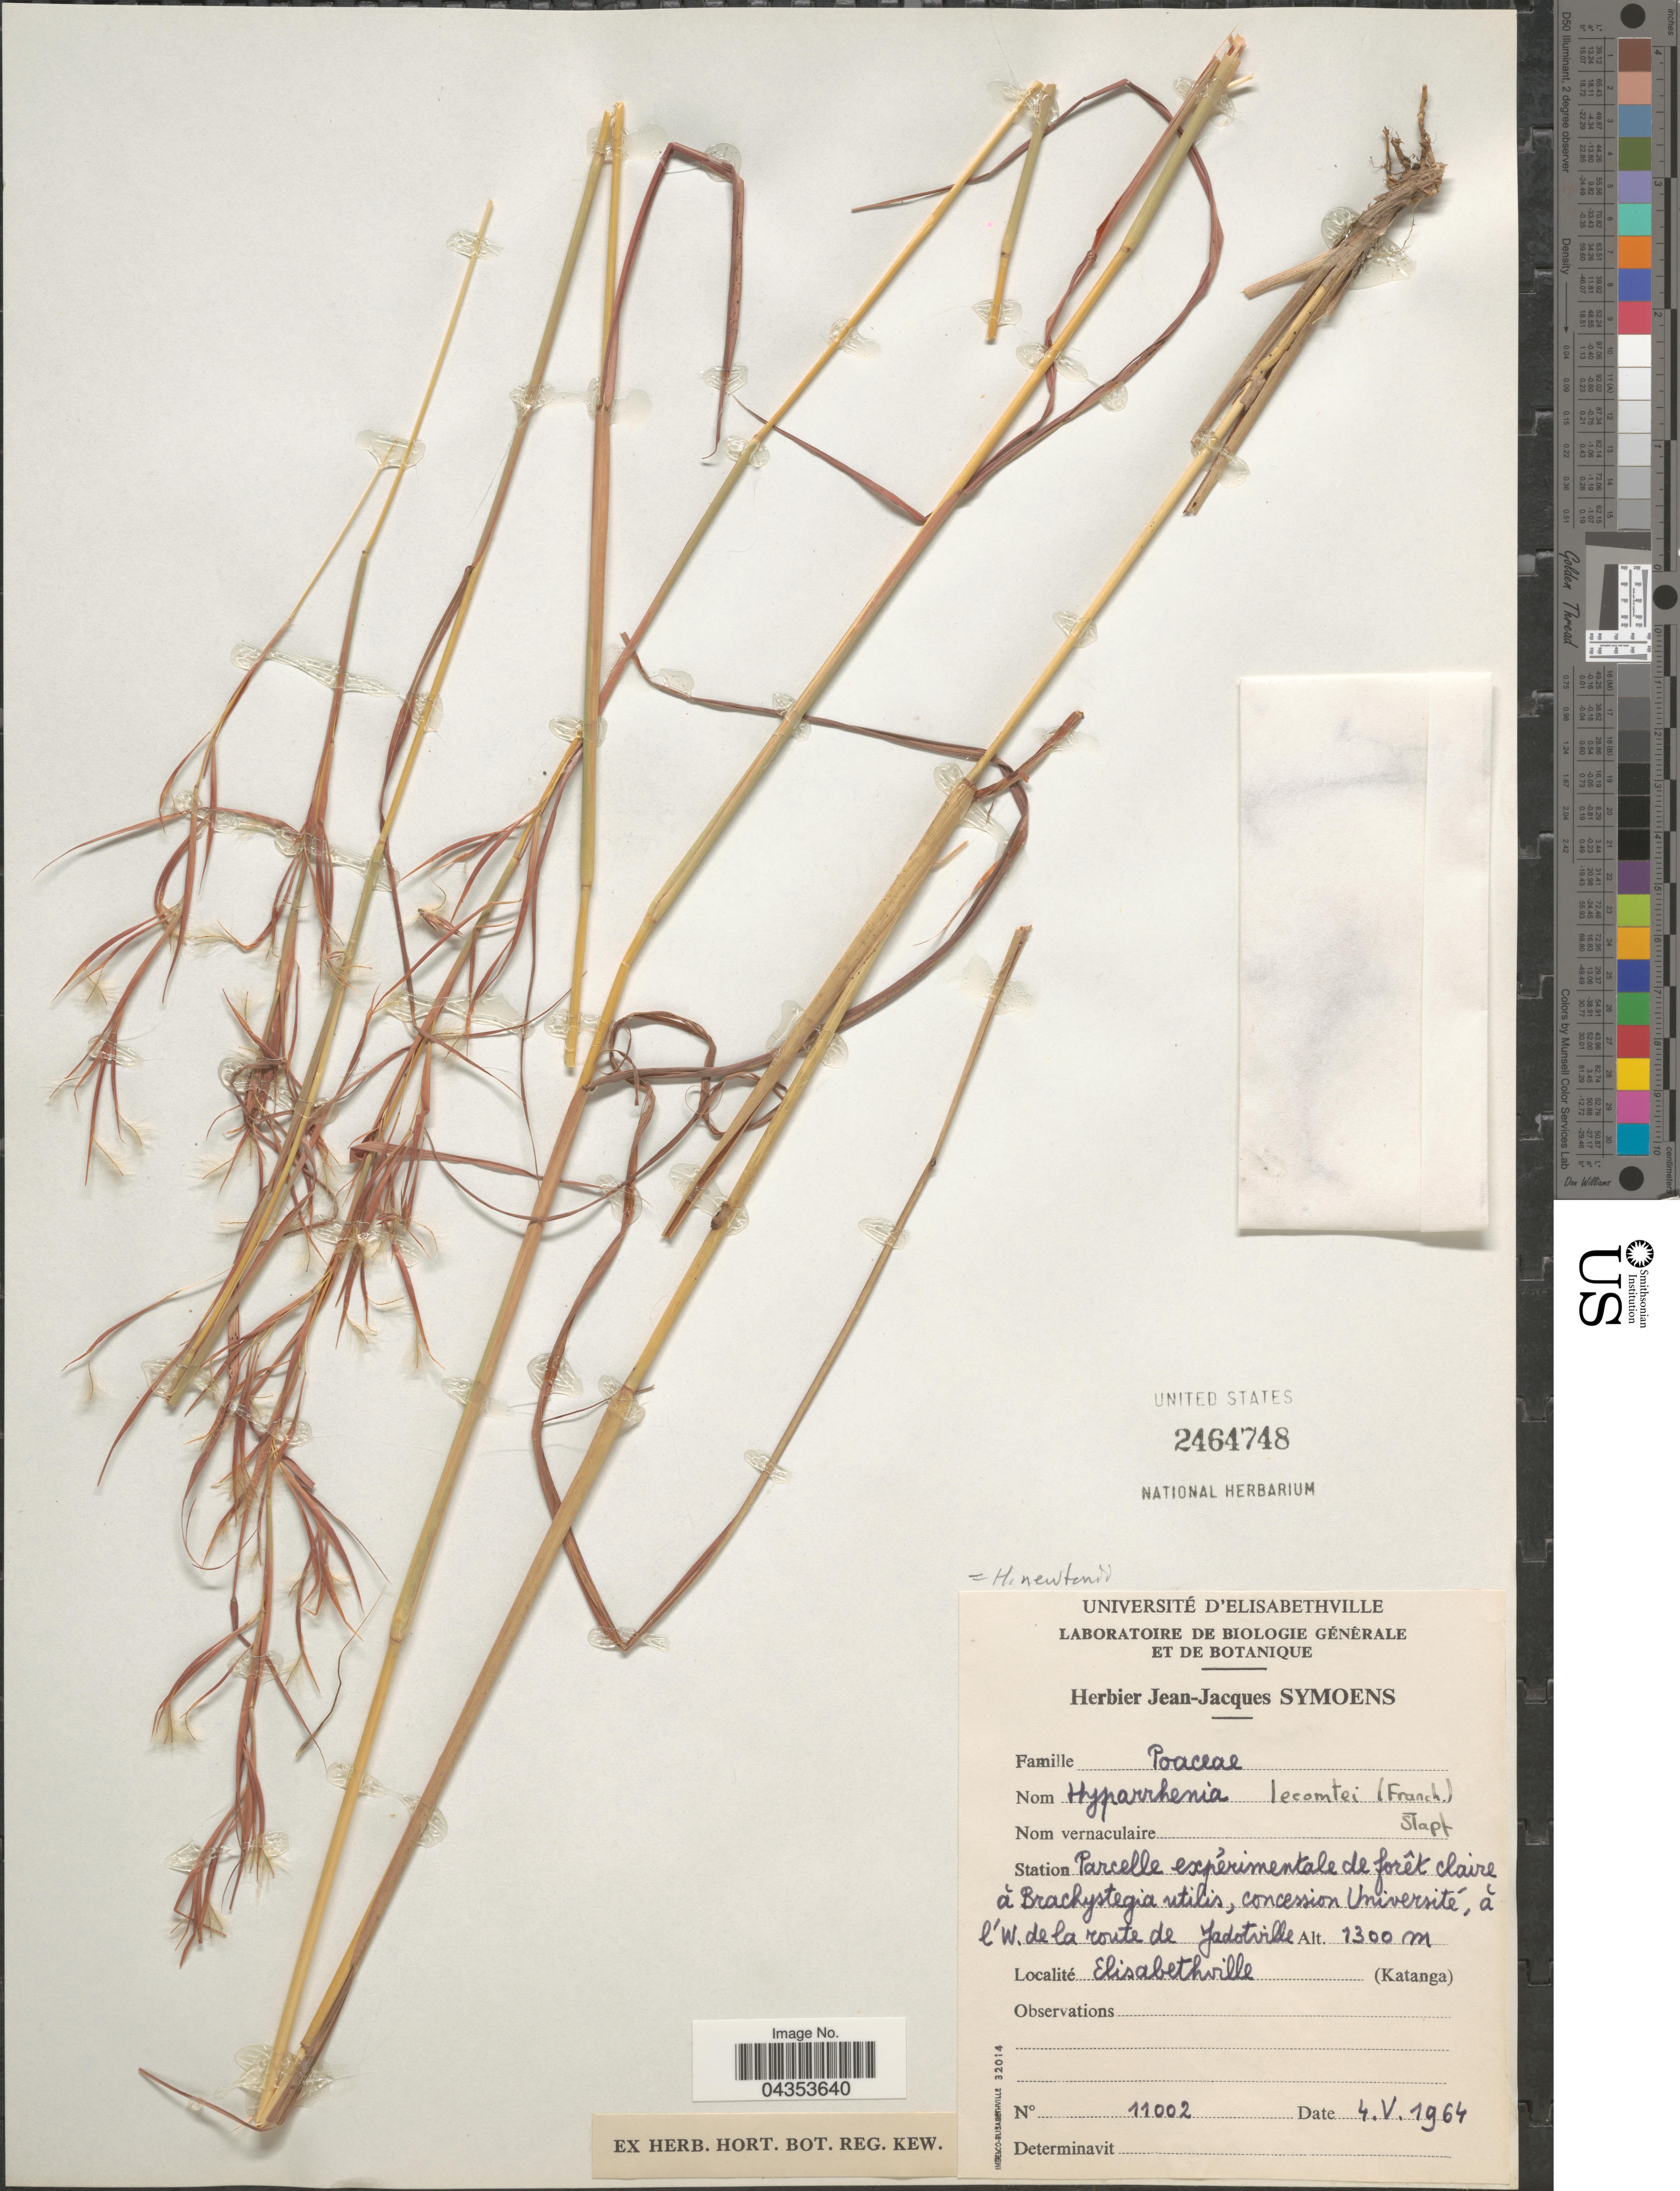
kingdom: Plantae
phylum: Tracheophyta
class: Liliopsida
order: Poales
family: Poaceae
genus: Hyparrhenia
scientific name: Hyparrhenia newtonii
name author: (Hack.) Staf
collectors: ex herb. Jean-Jacques Symoens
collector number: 11002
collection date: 1964-05-04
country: Congo, Democratic Republic of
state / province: Haut-Katanga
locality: Station Parcelle expérimentale de forêt claire à Brachystegia utilis, concession Université, à l'W. de la route de Jadotville. Elisabethville.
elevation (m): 1300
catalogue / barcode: US 2464748